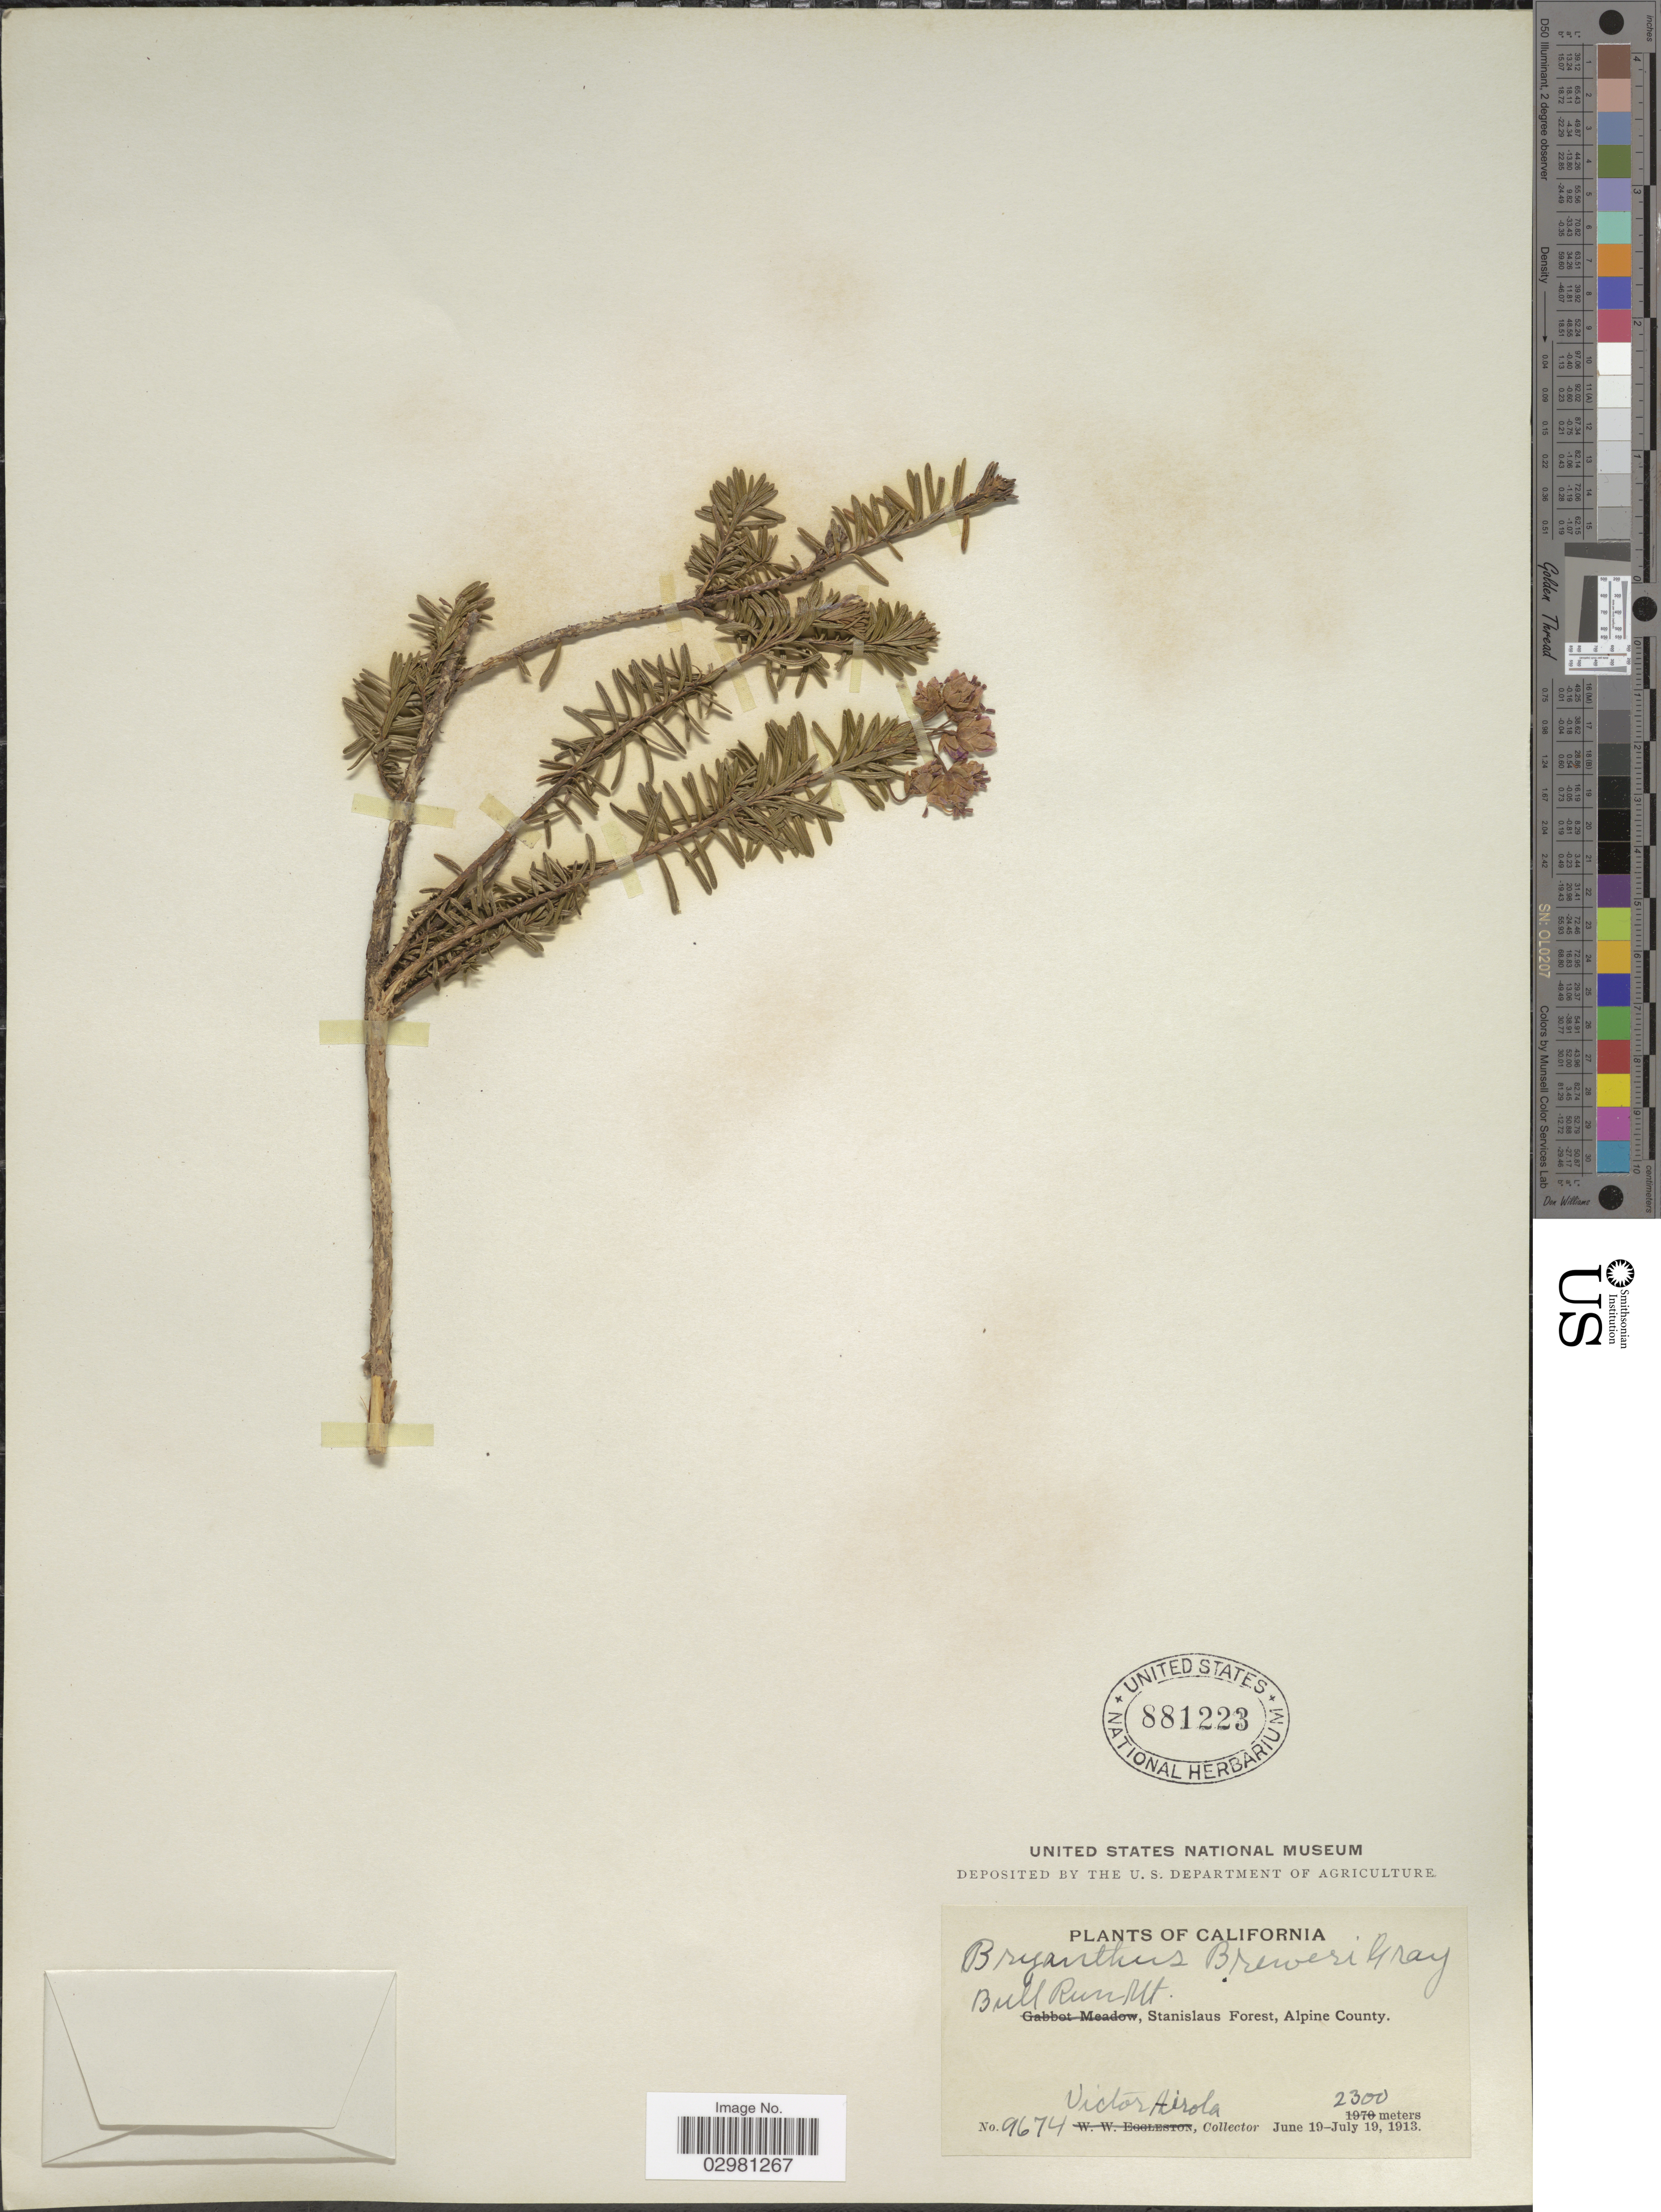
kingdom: Plantae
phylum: Tracheophyta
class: Magnoliopsida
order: Ericales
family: Ericaceae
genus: Phyllodoce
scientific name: Phyllodoce breweri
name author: (A. Gray) A. Heller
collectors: V. Hirola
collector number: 9674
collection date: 1913-06-19/1913-07-19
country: United States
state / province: California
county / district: Alpine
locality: Bull Run Mt., Stanislaus Forest, Alpine County.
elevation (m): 2300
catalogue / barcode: US 881223